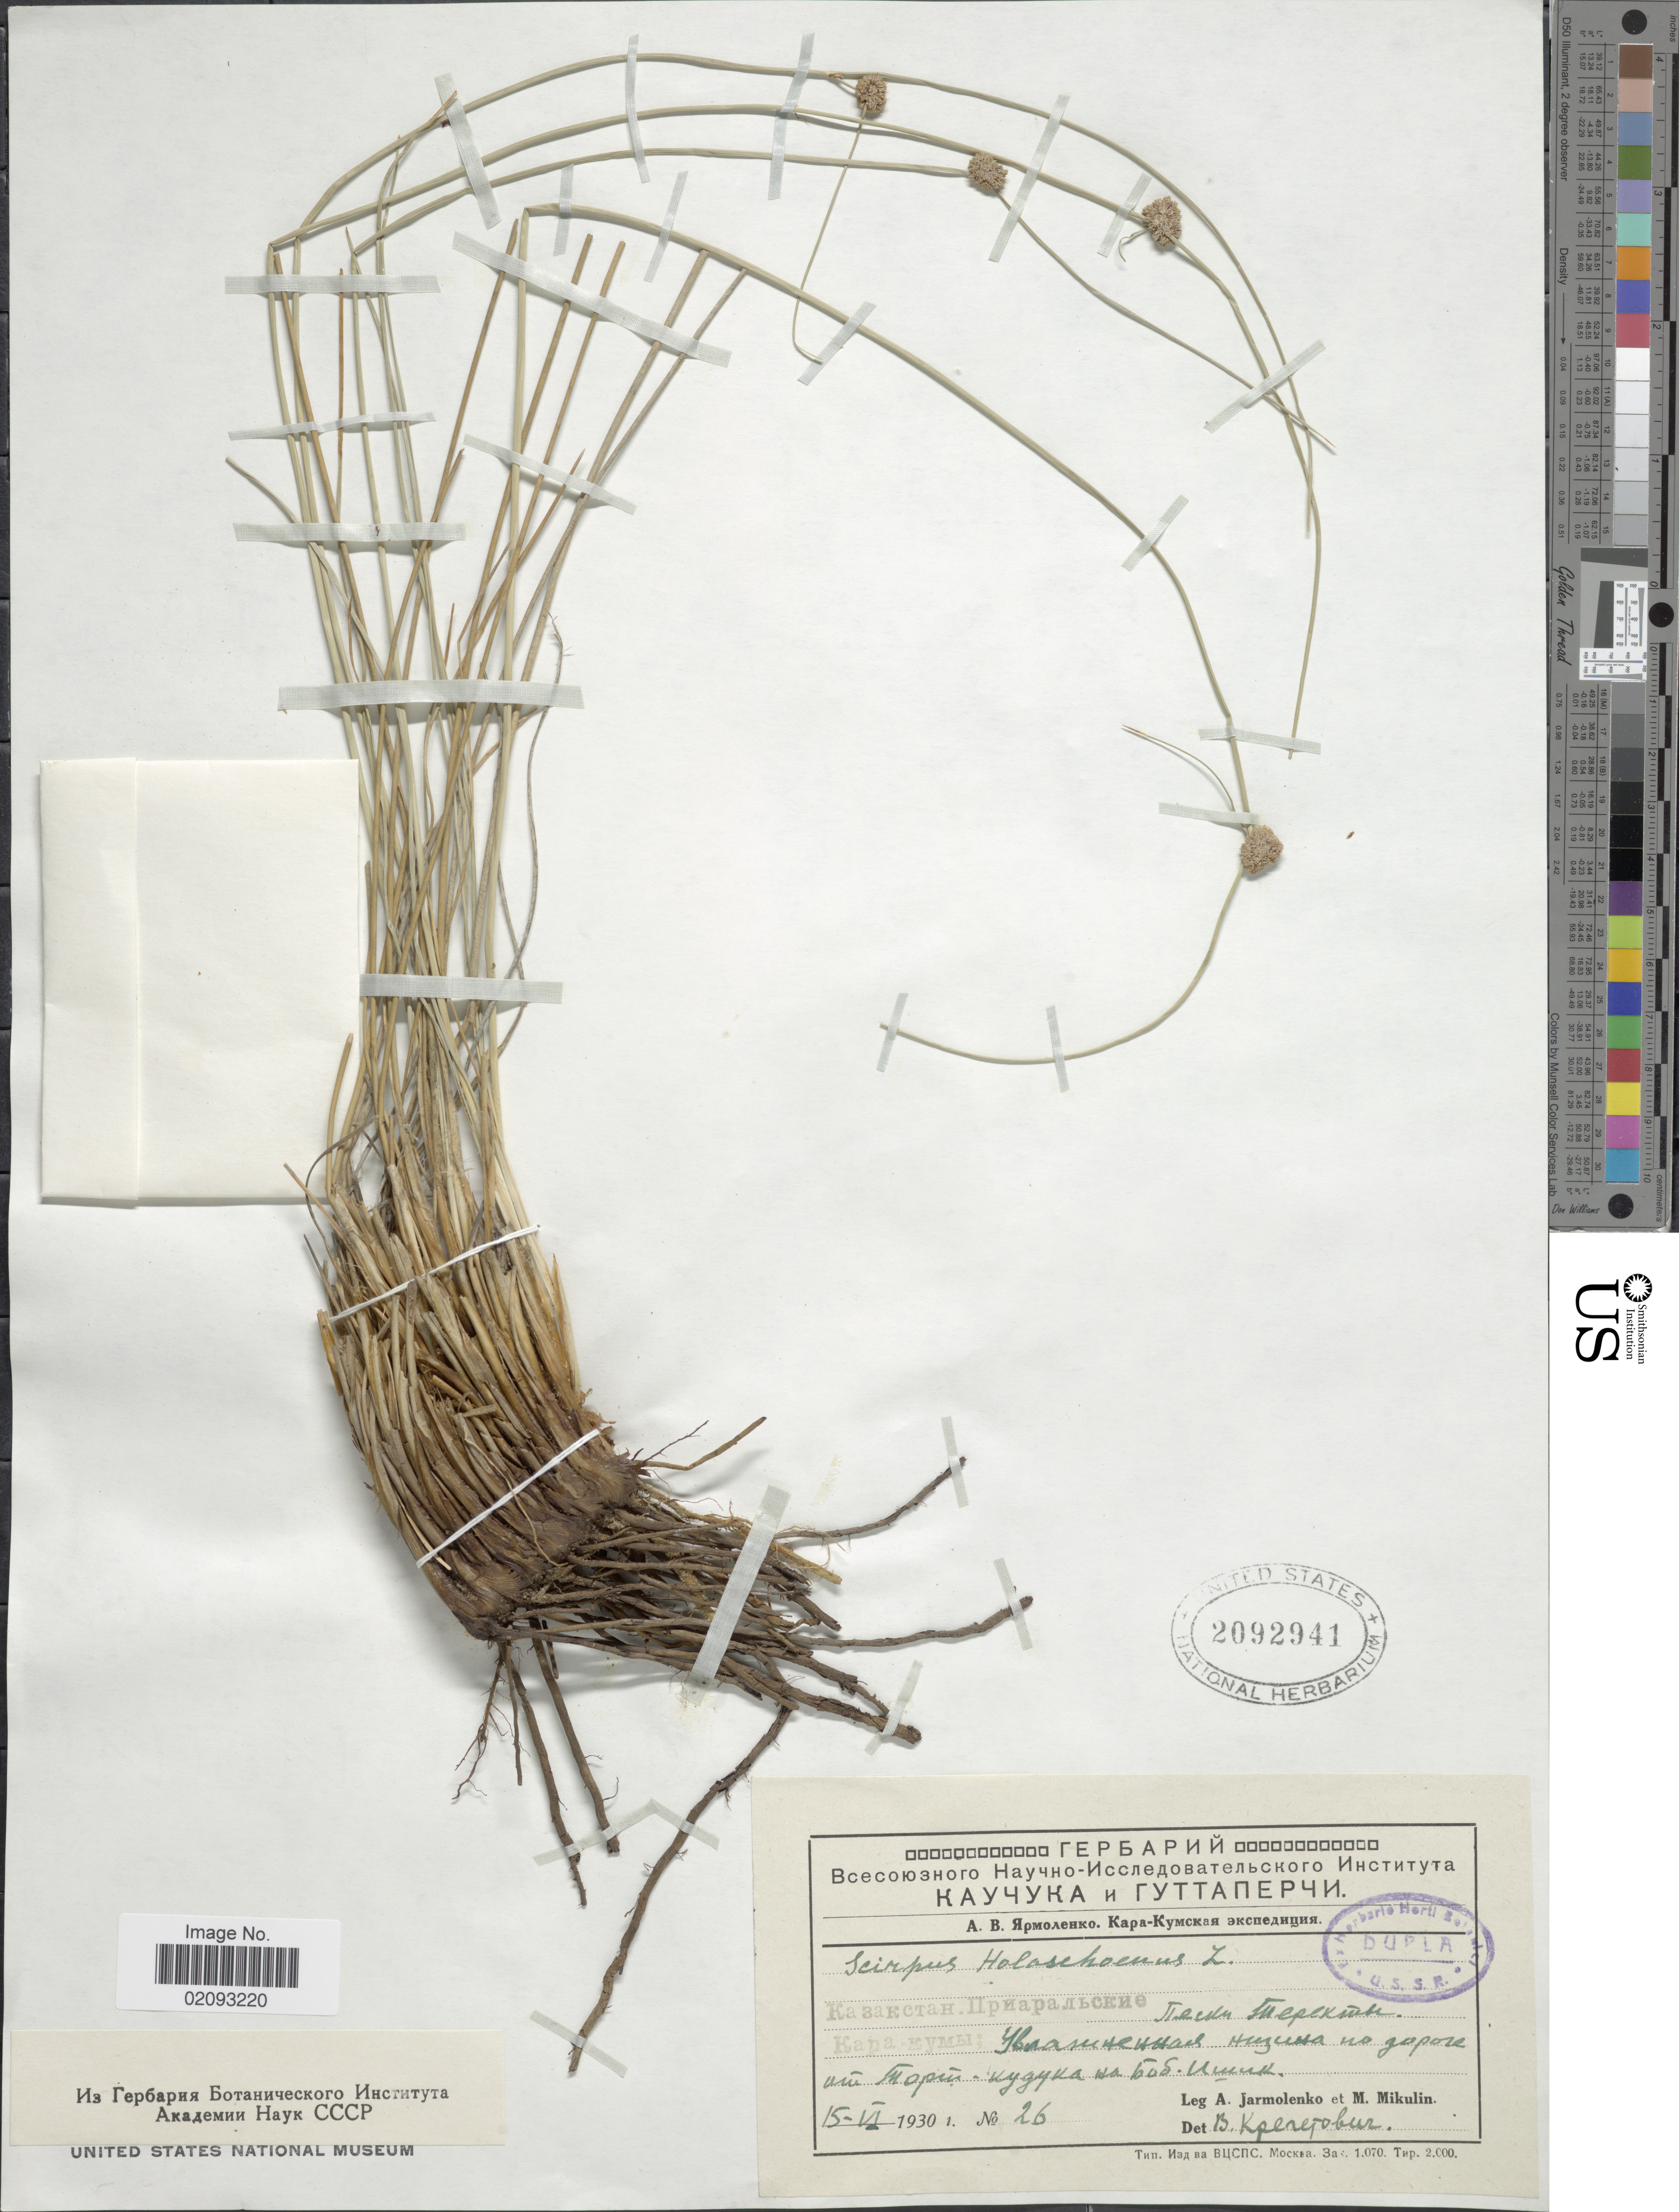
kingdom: Plantae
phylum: Tracheophyta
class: Liliopsida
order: Poales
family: Cyperaceae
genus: Scirpoides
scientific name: Scirpoides holoschoenus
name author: (L.) Soják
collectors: A. Jarmolenko & M. Mikulin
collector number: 26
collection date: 1930-06-15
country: Kazakhstan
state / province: Paylodar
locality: Terekta, on road from Tort- Kuduk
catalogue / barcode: US 2092941